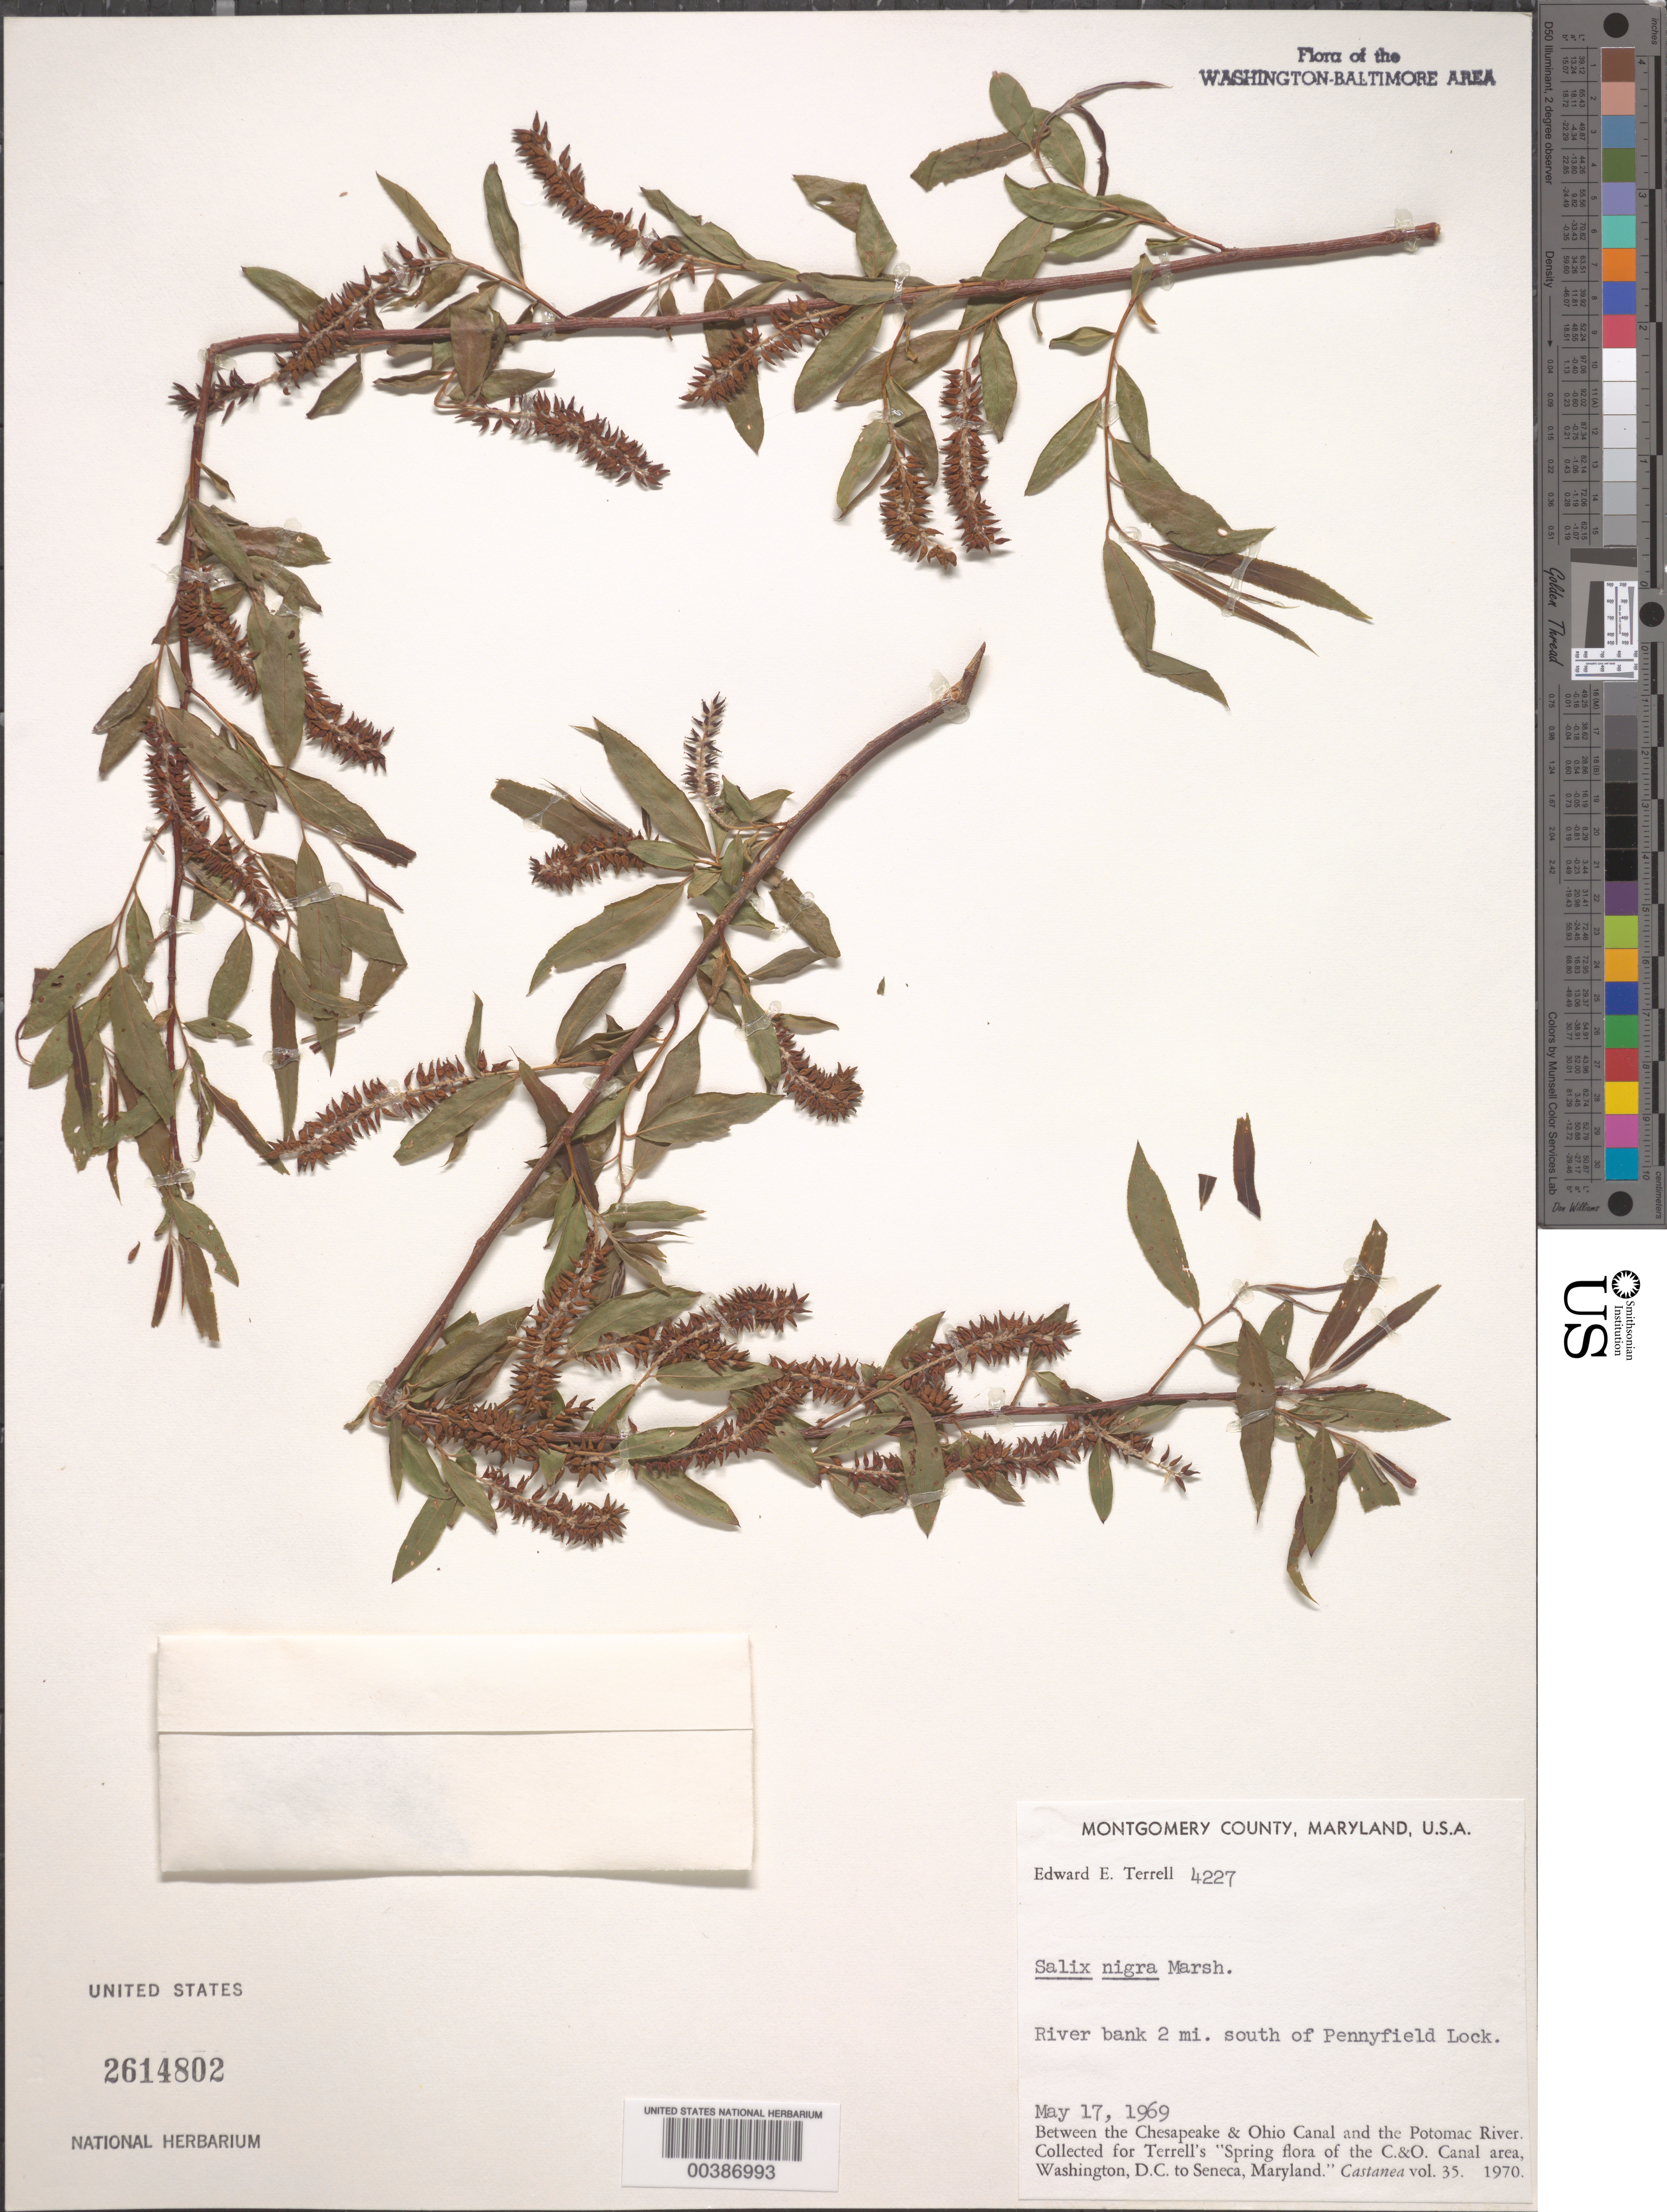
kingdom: Plantae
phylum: Tracheophyta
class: Magnoliopsida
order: Malpighiales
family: Salicaceae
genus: Salix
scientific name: Salix nigra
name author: Marshall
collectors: E. E. Terrell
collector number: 4227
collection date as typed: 17 May 1969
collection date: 1969-05-17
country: United States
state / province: Maryland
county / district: Montgomery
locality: South of Pennyfield Lock, river bank C. & O. Canal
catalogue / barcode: US 2614802